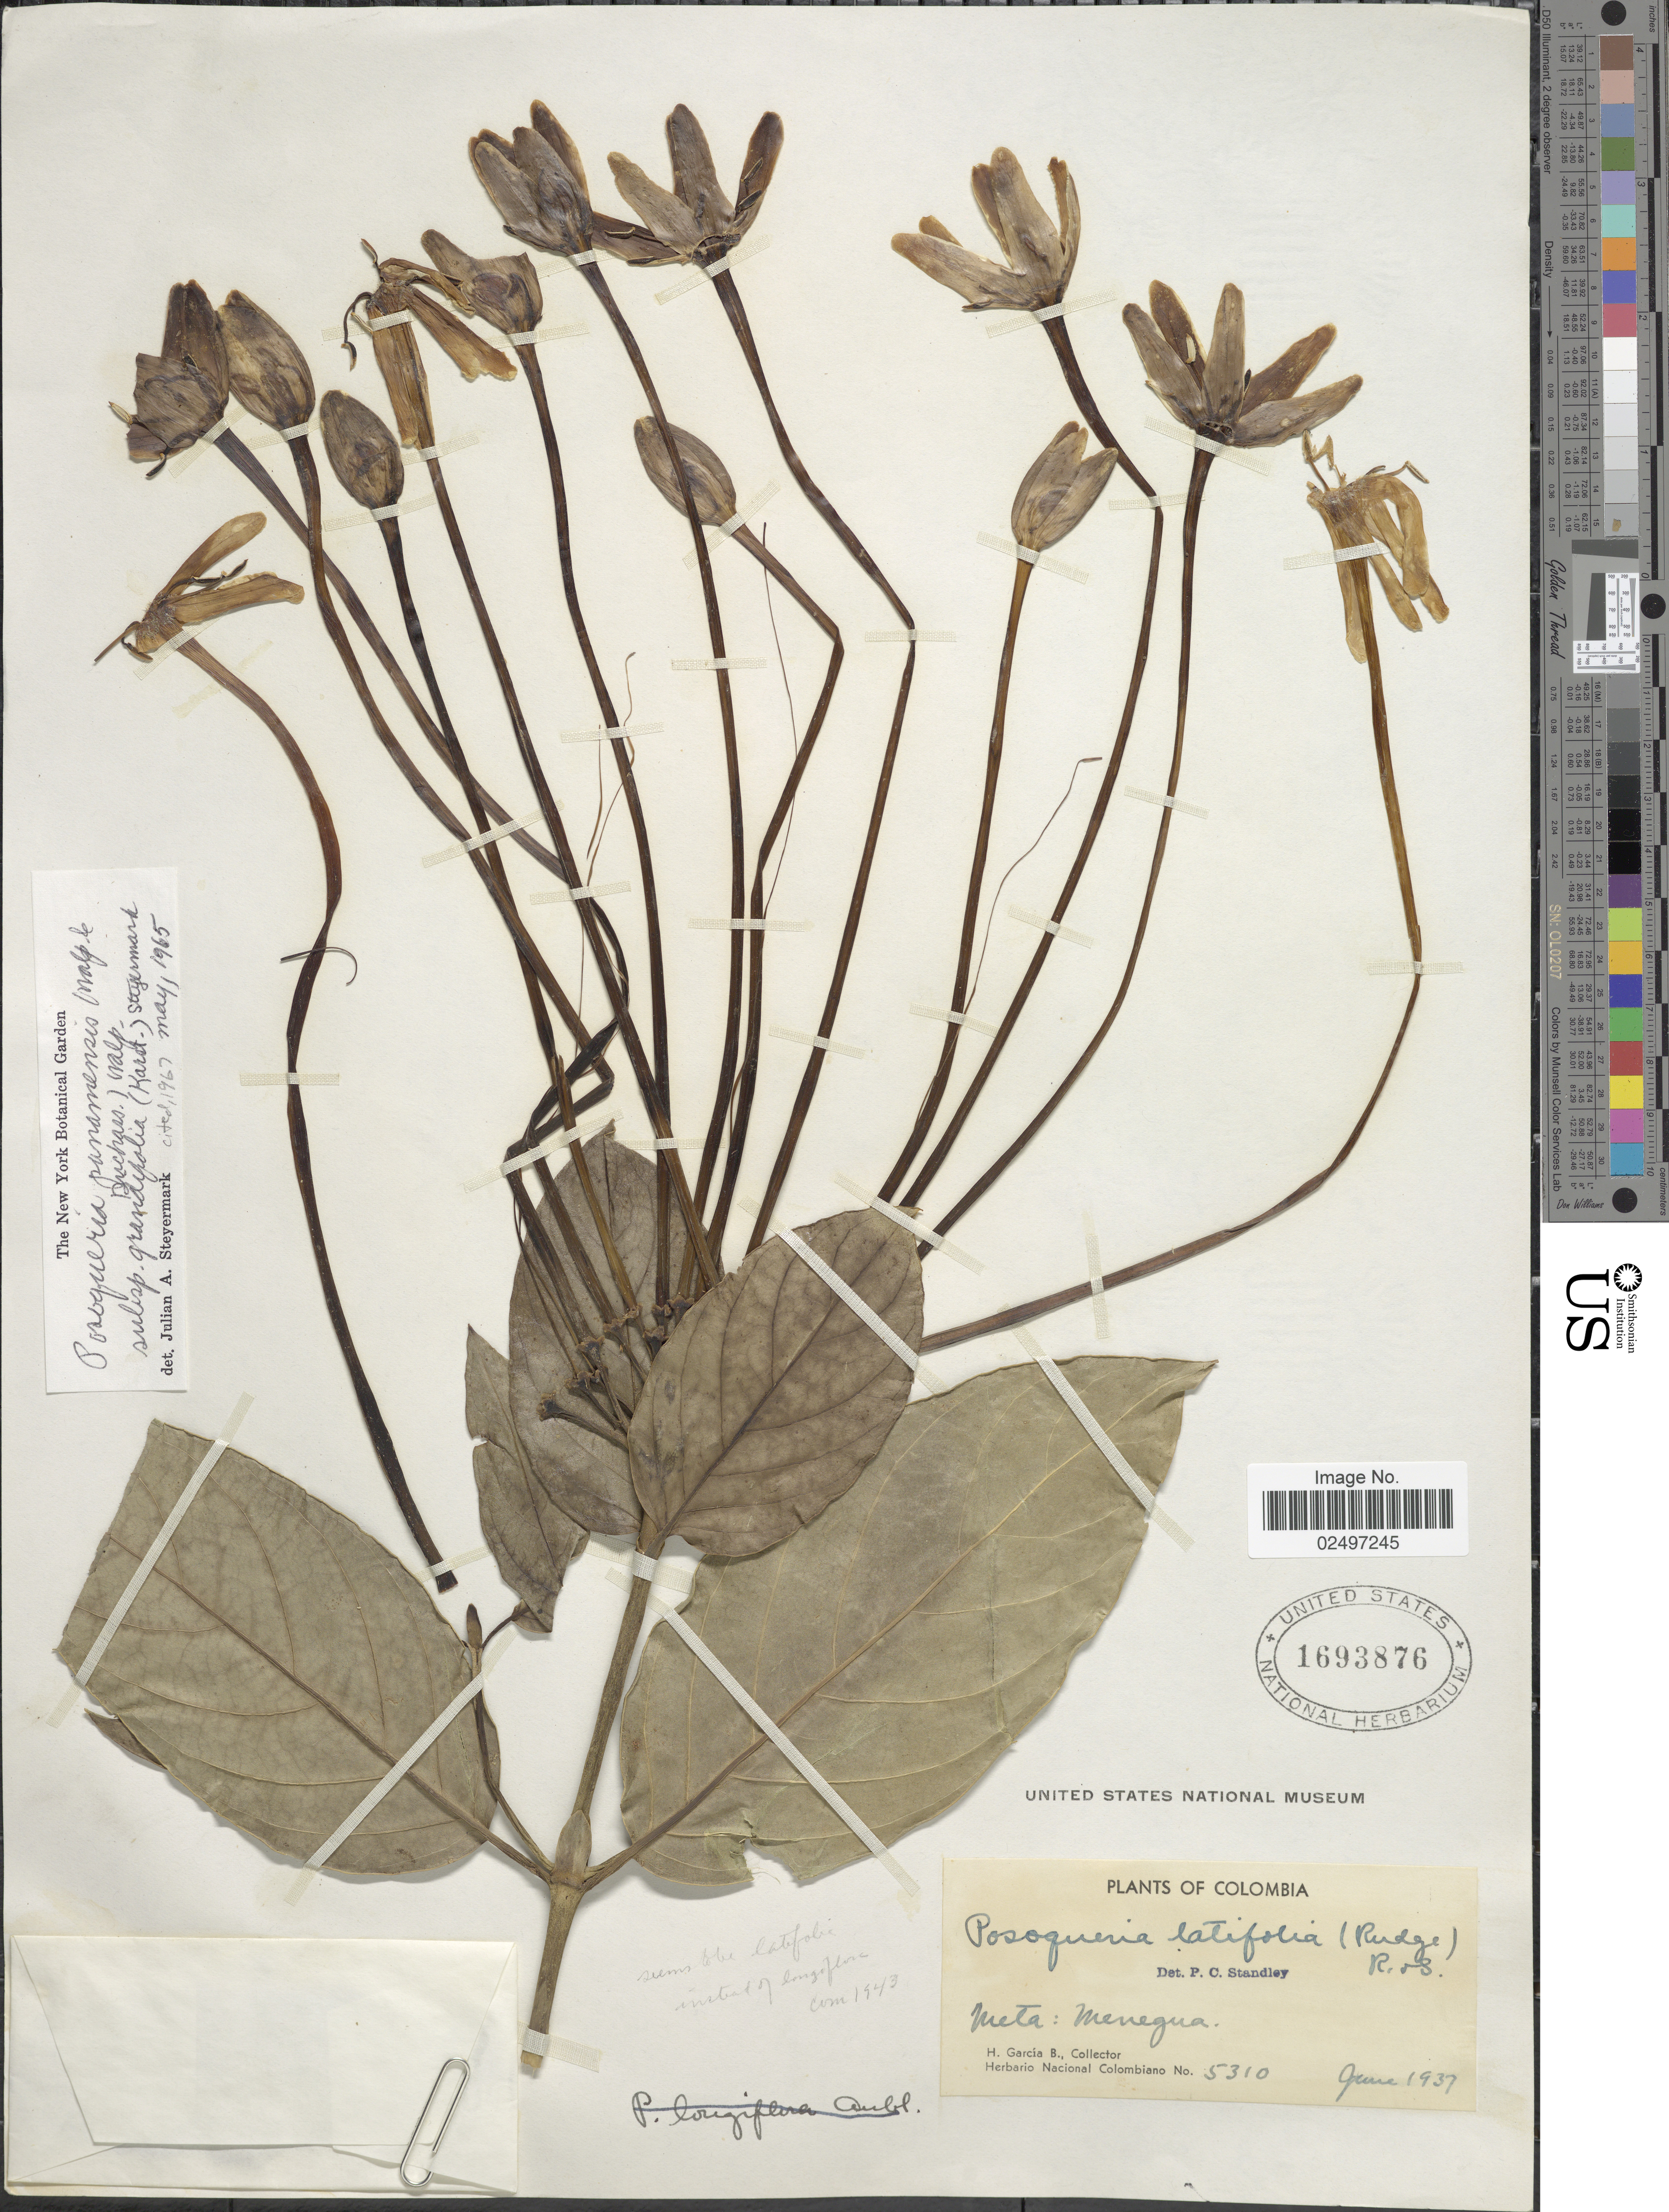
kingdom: Plantae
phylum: Tracheophyta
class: Magnoliopsida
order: Gentianales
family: Rubiaceae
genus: Posoqueria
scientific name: Posoqueria panamensis subsp. grandiflora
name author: (H. Karst.) Steyerm.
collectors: H. García Barriga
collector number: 5310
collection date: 1937-06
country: Colombia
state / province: Meta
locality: Menegua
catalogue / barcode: US 1693876